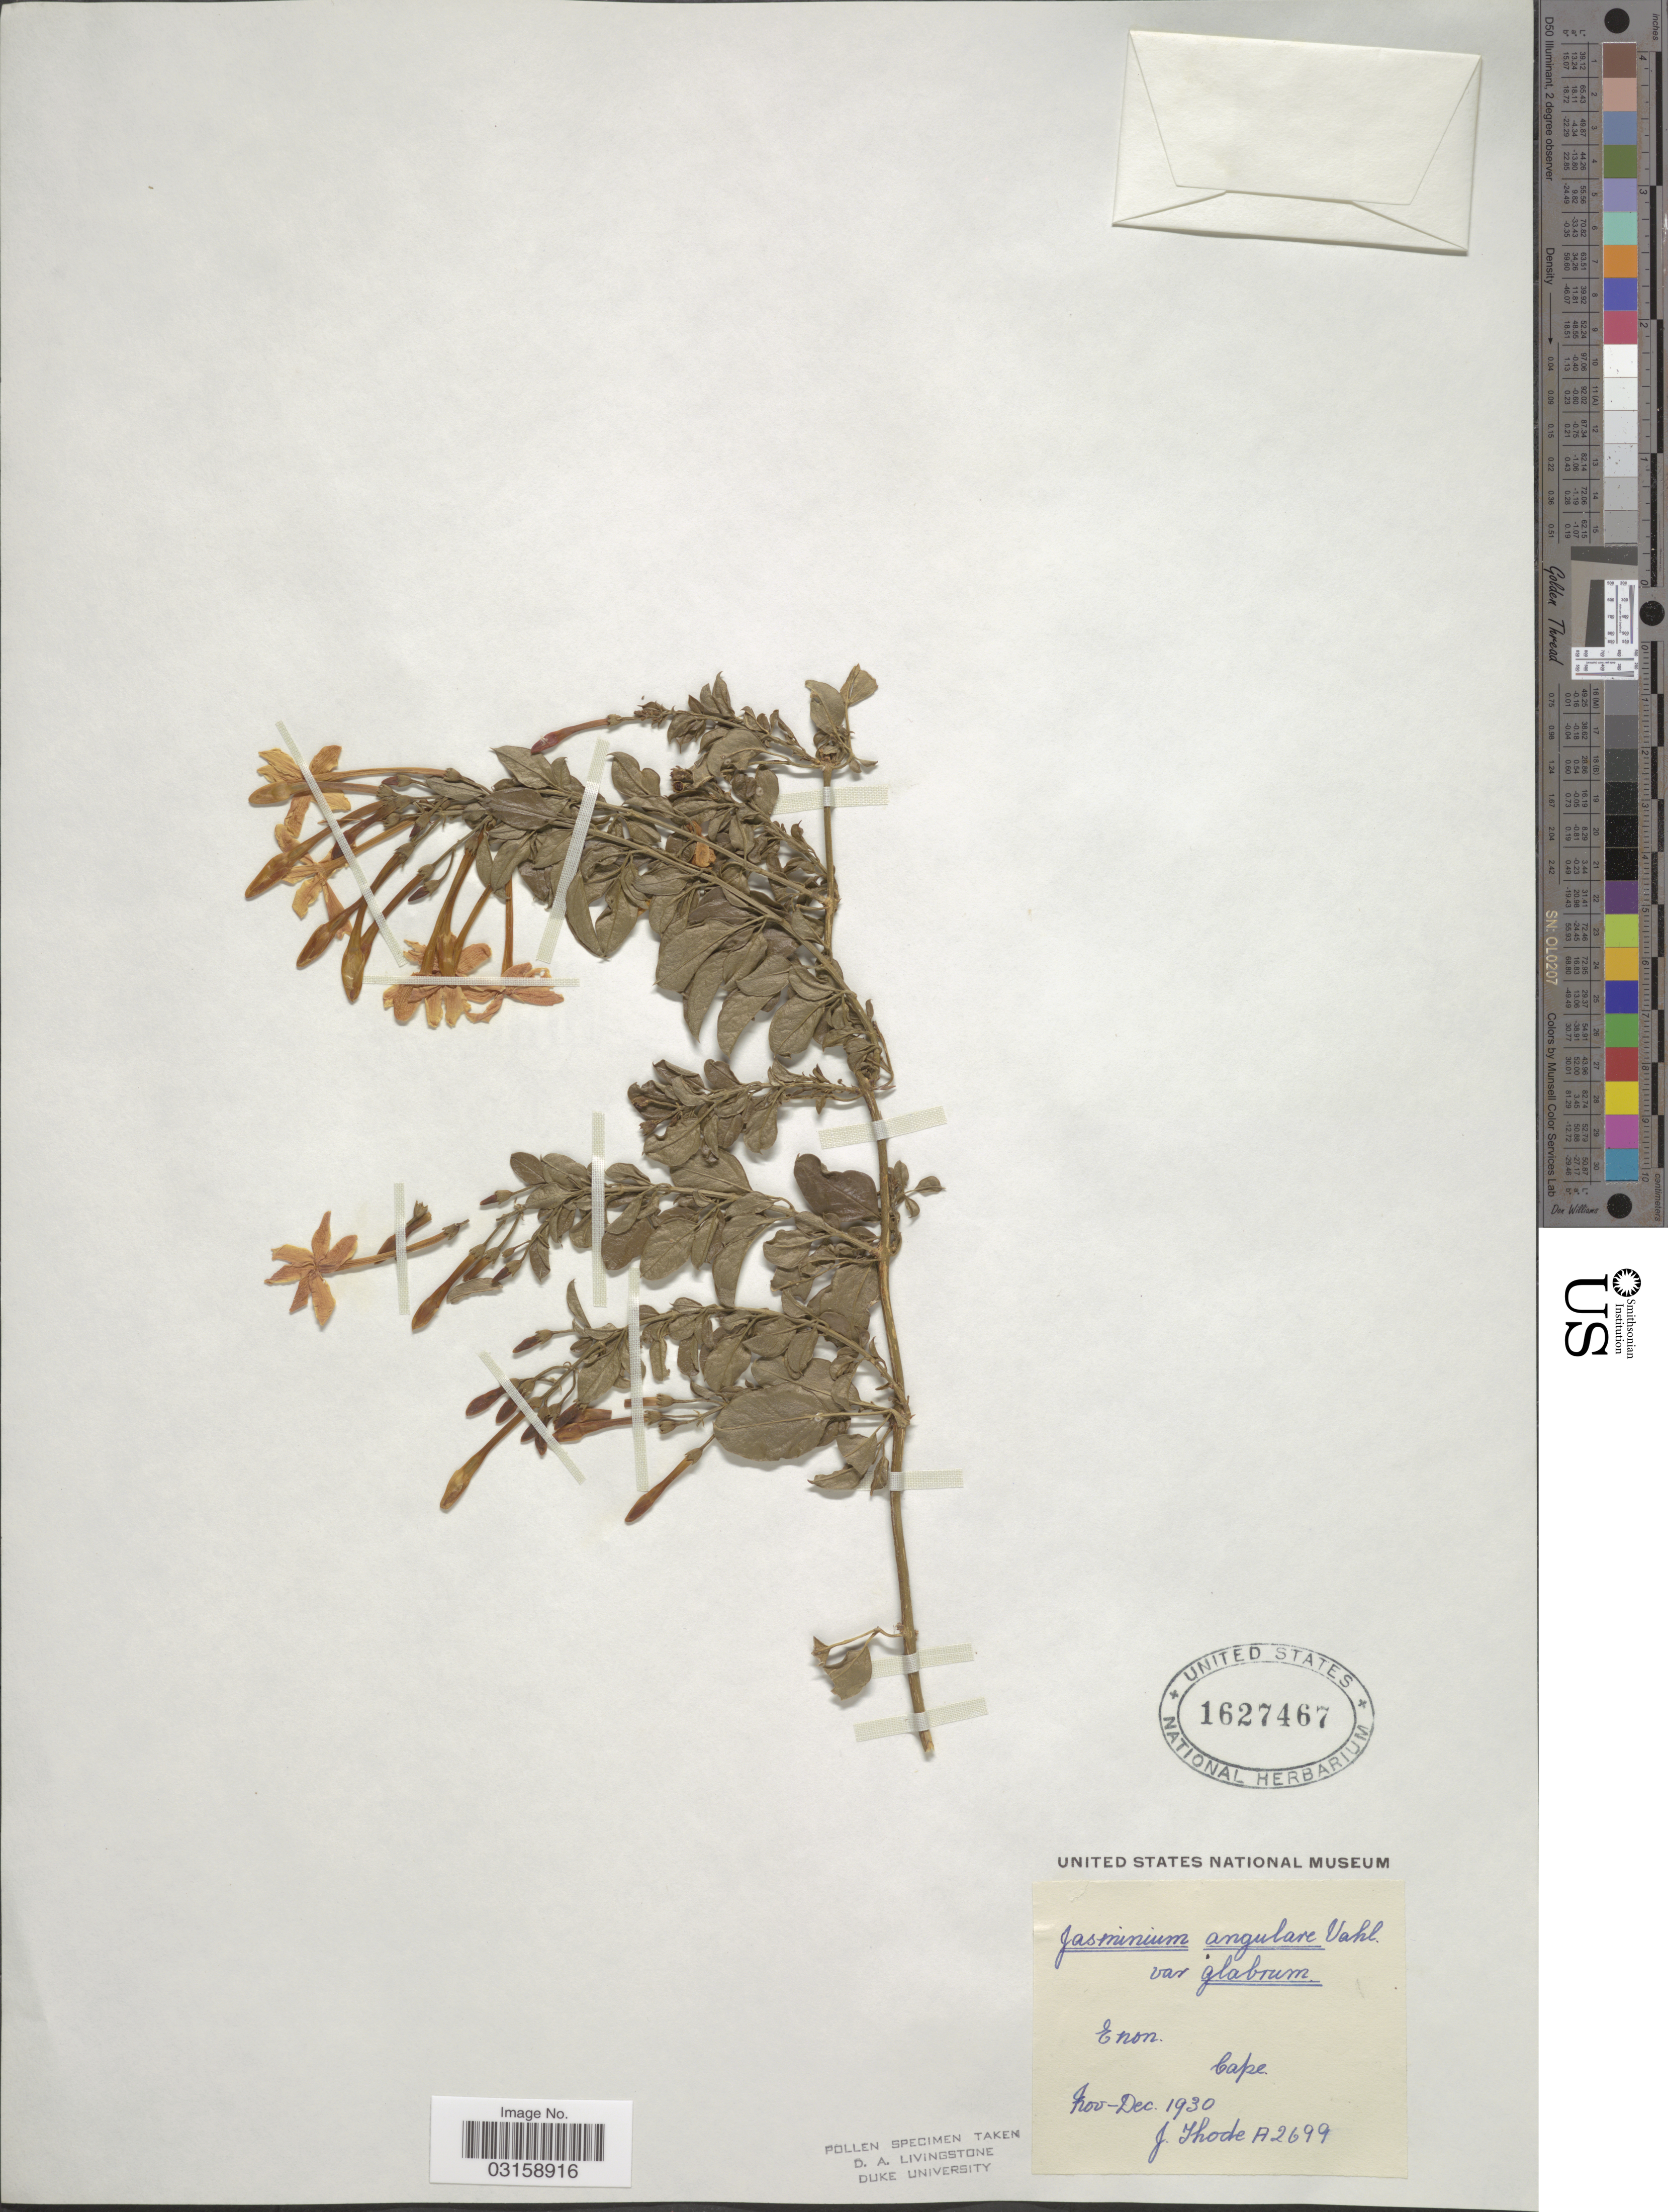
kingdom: Plantae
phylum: Tracheophyta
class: Magnoliopsida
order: Lamiales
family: Oleaceae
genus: Jasminum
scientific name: Jasminum angulare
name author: Vahl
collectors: J. Thode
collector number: A2699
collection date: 1930-11/1930-12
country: South Africa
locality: Enon. [unsure placement] Cape.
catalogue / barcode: US 1627467